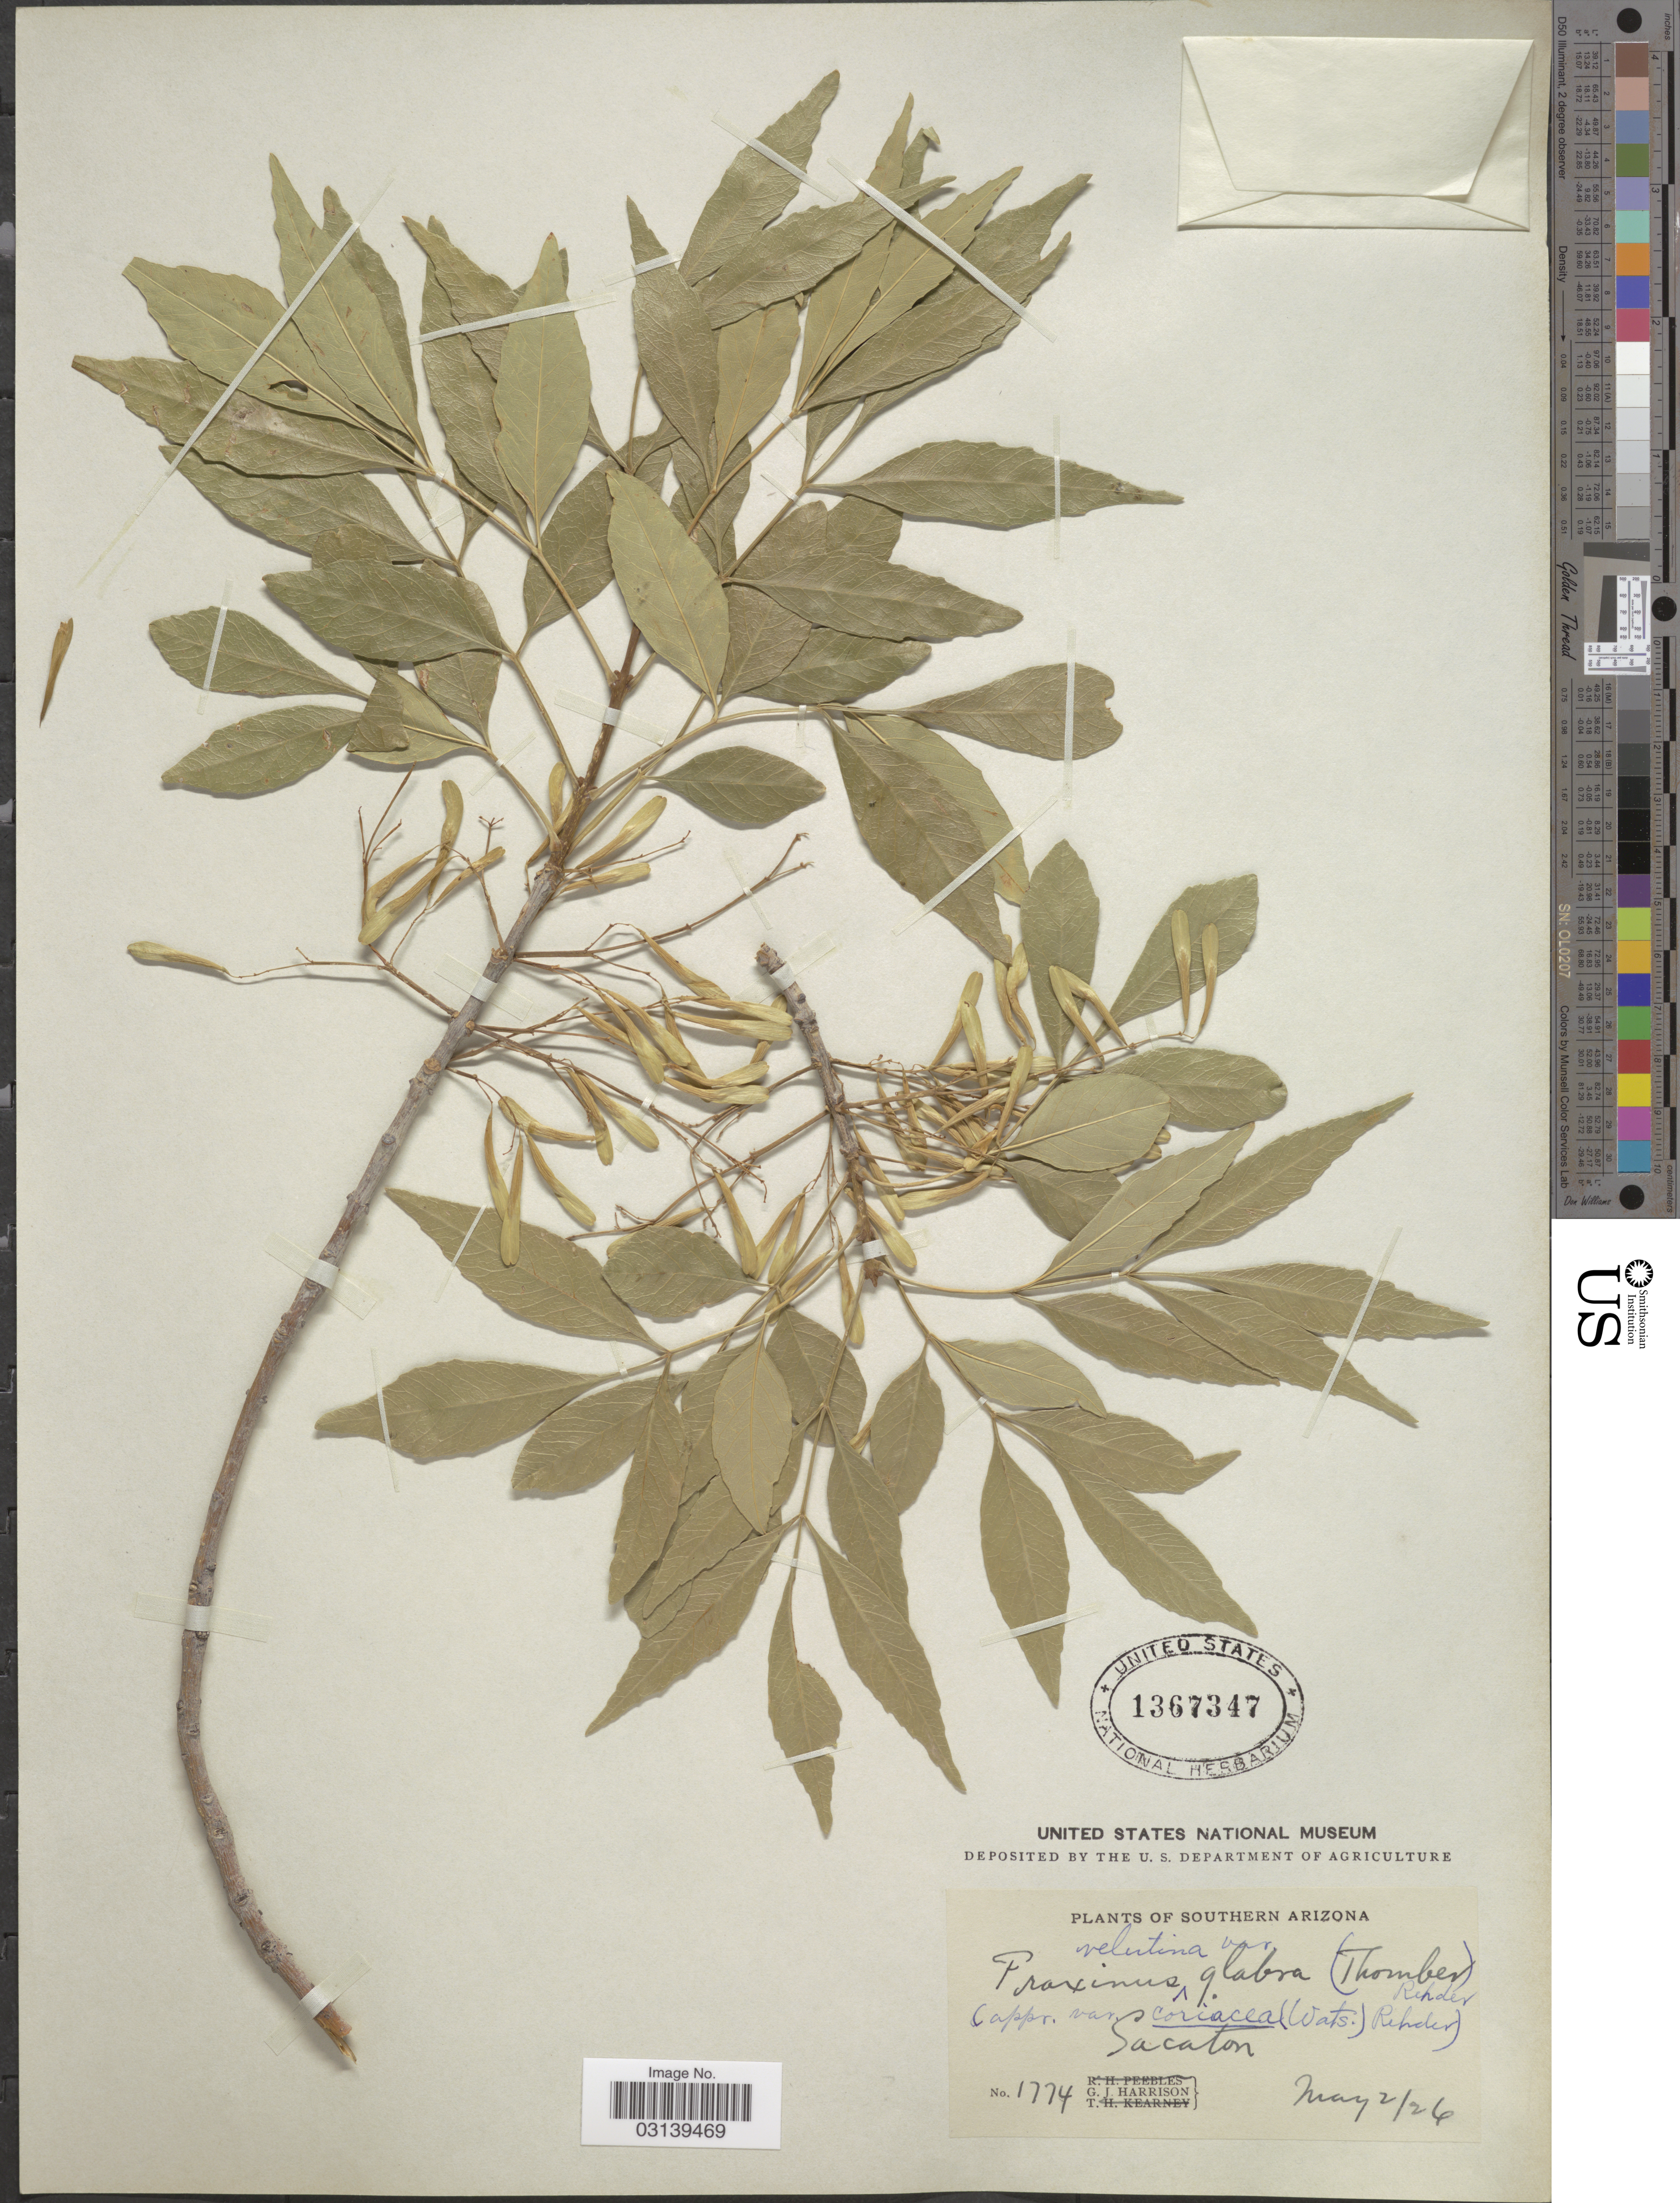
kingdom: Plantae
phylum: Tracheophyta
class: Magnoliopsida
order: Lamiales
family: Oleaceae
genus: Fraxinus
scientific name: Fraxinus velutina var. glabra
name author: Rehder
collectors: G. J. Harrison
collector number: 1774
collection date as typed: Transcribed d/m/y: 2/5/26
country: United States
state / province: Arizona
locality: Southern Arizona, Sacaton.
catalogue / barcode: US 1367347